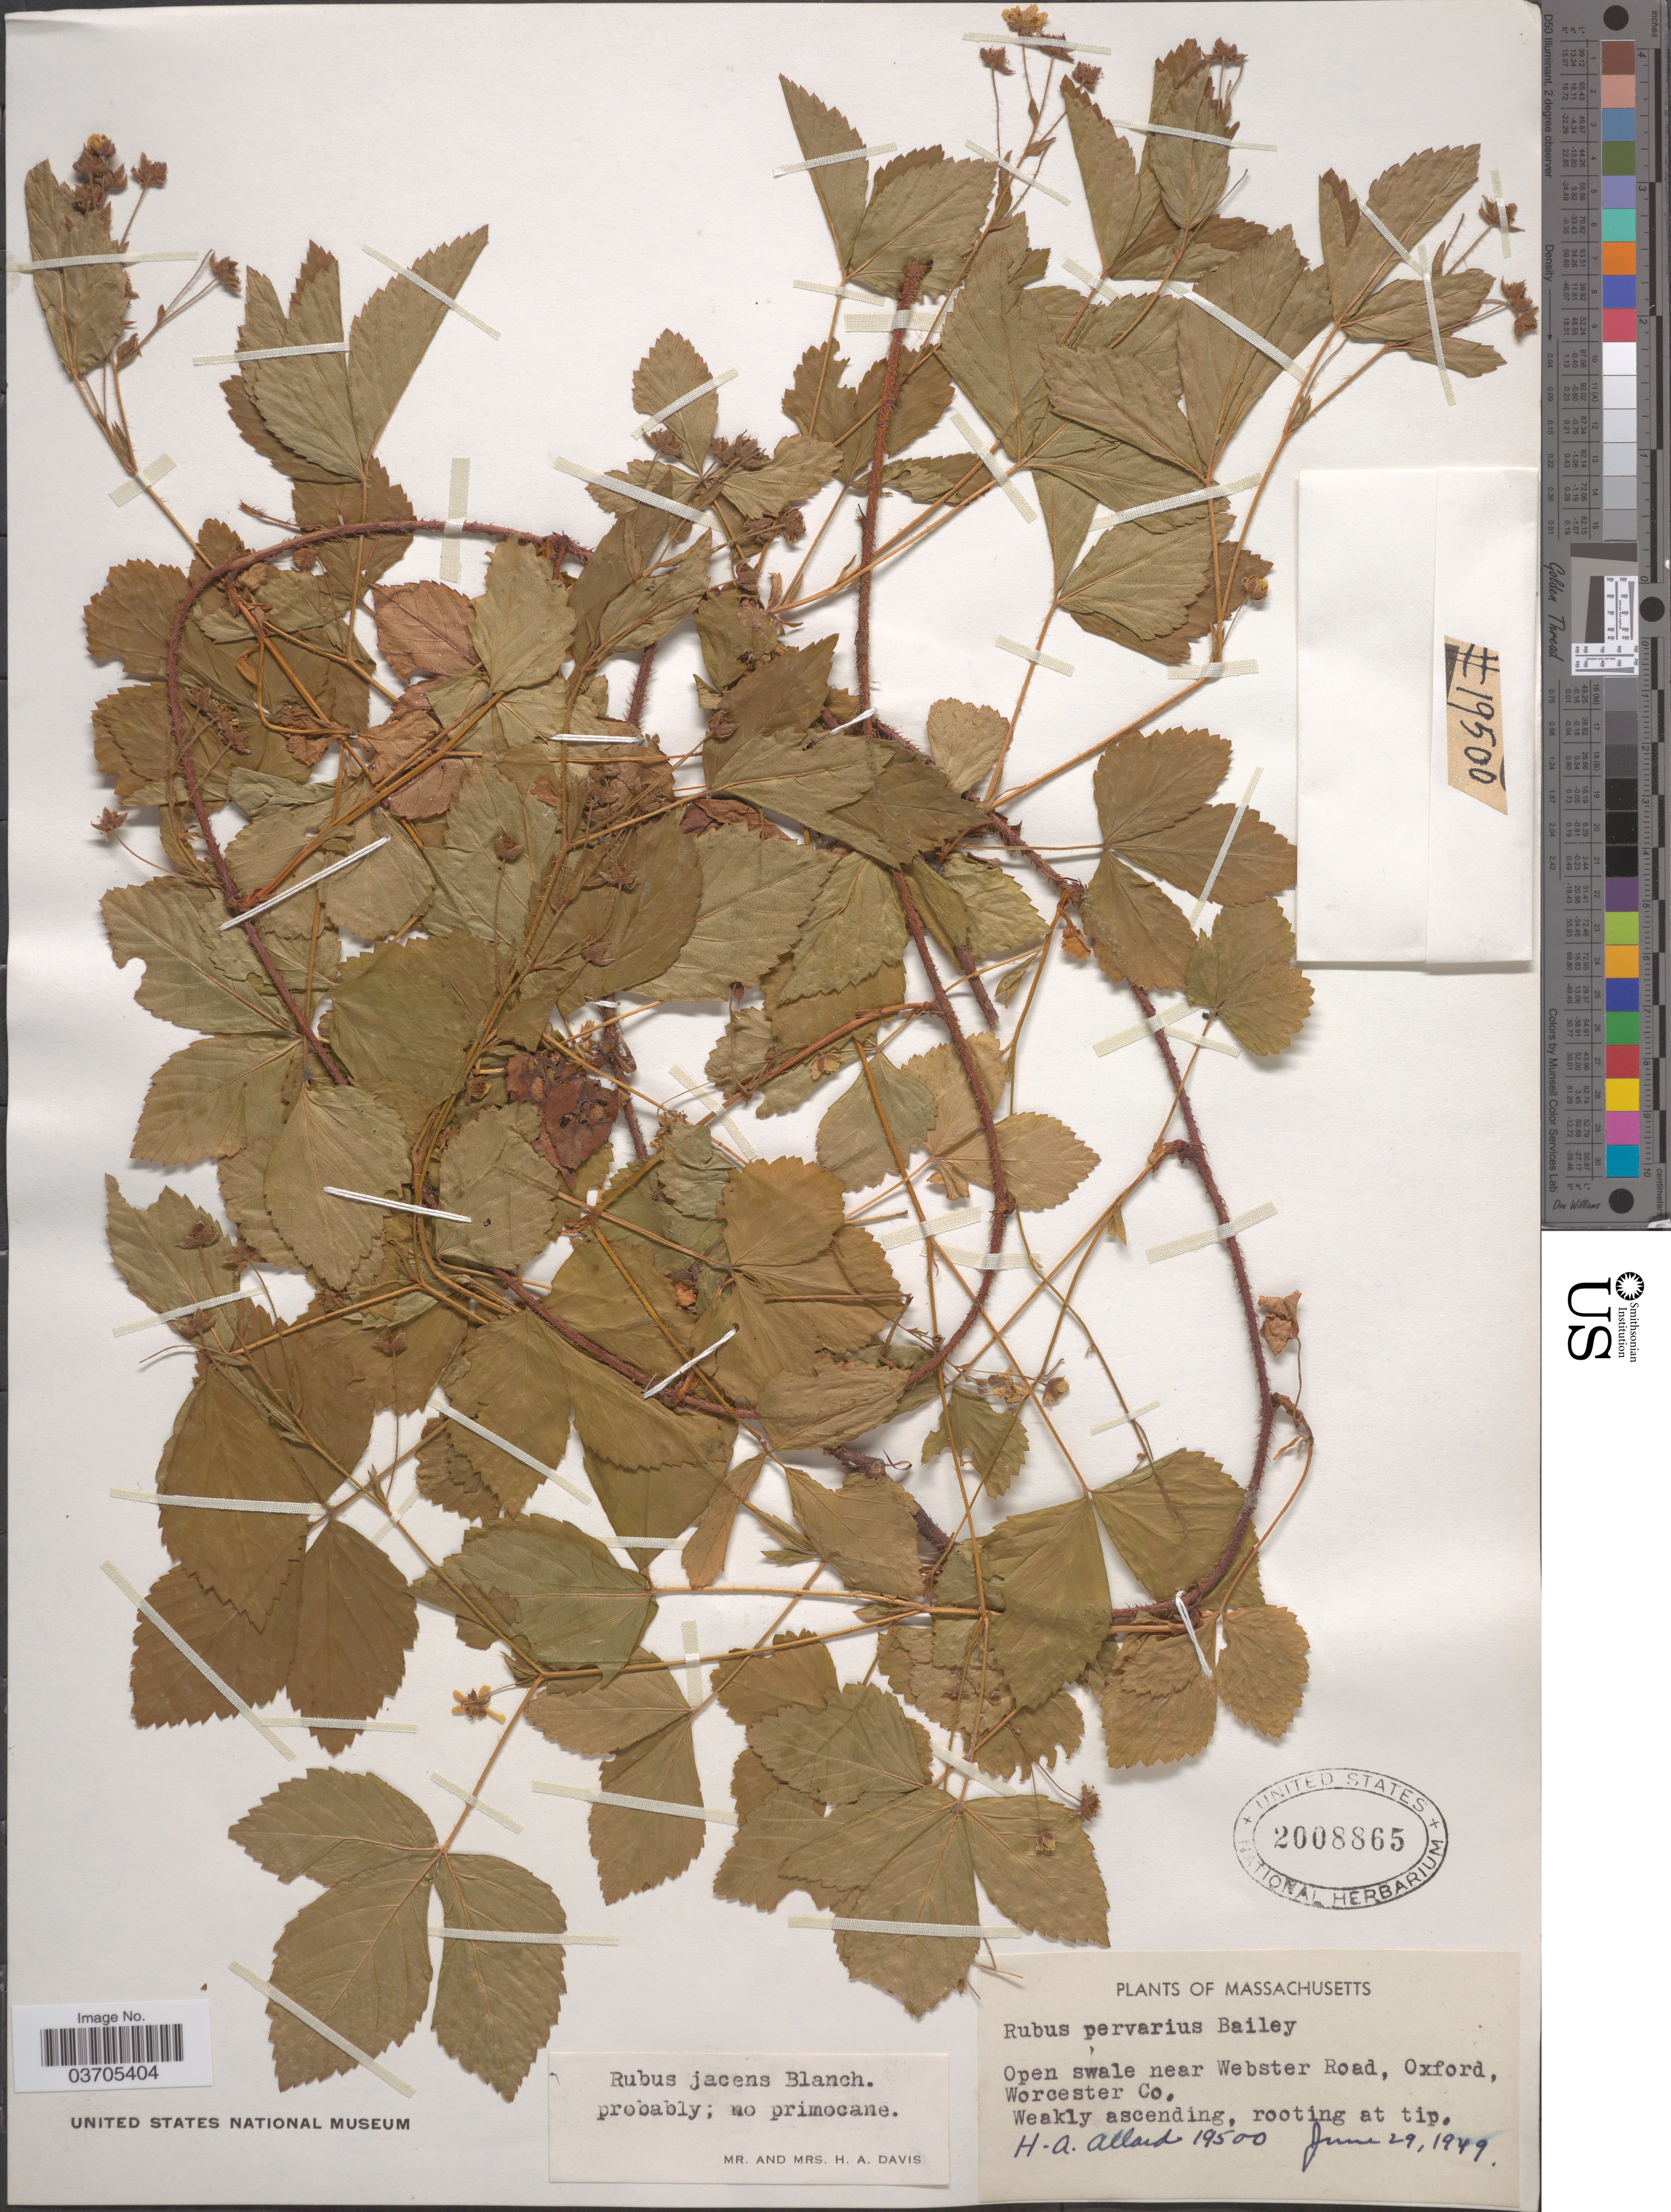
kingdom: Plantae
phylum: Tracheophyta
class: Magnoliopsida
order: Rosales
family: Rosaceae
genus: Rubus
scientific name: Rubus jacens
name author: Blanch.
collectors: H. A. Allard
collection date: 1949-06-29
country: United States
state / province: Massachusetts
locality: Open swale near Webster Road, Oxford, Worcester Co.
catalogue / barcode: US 2008865